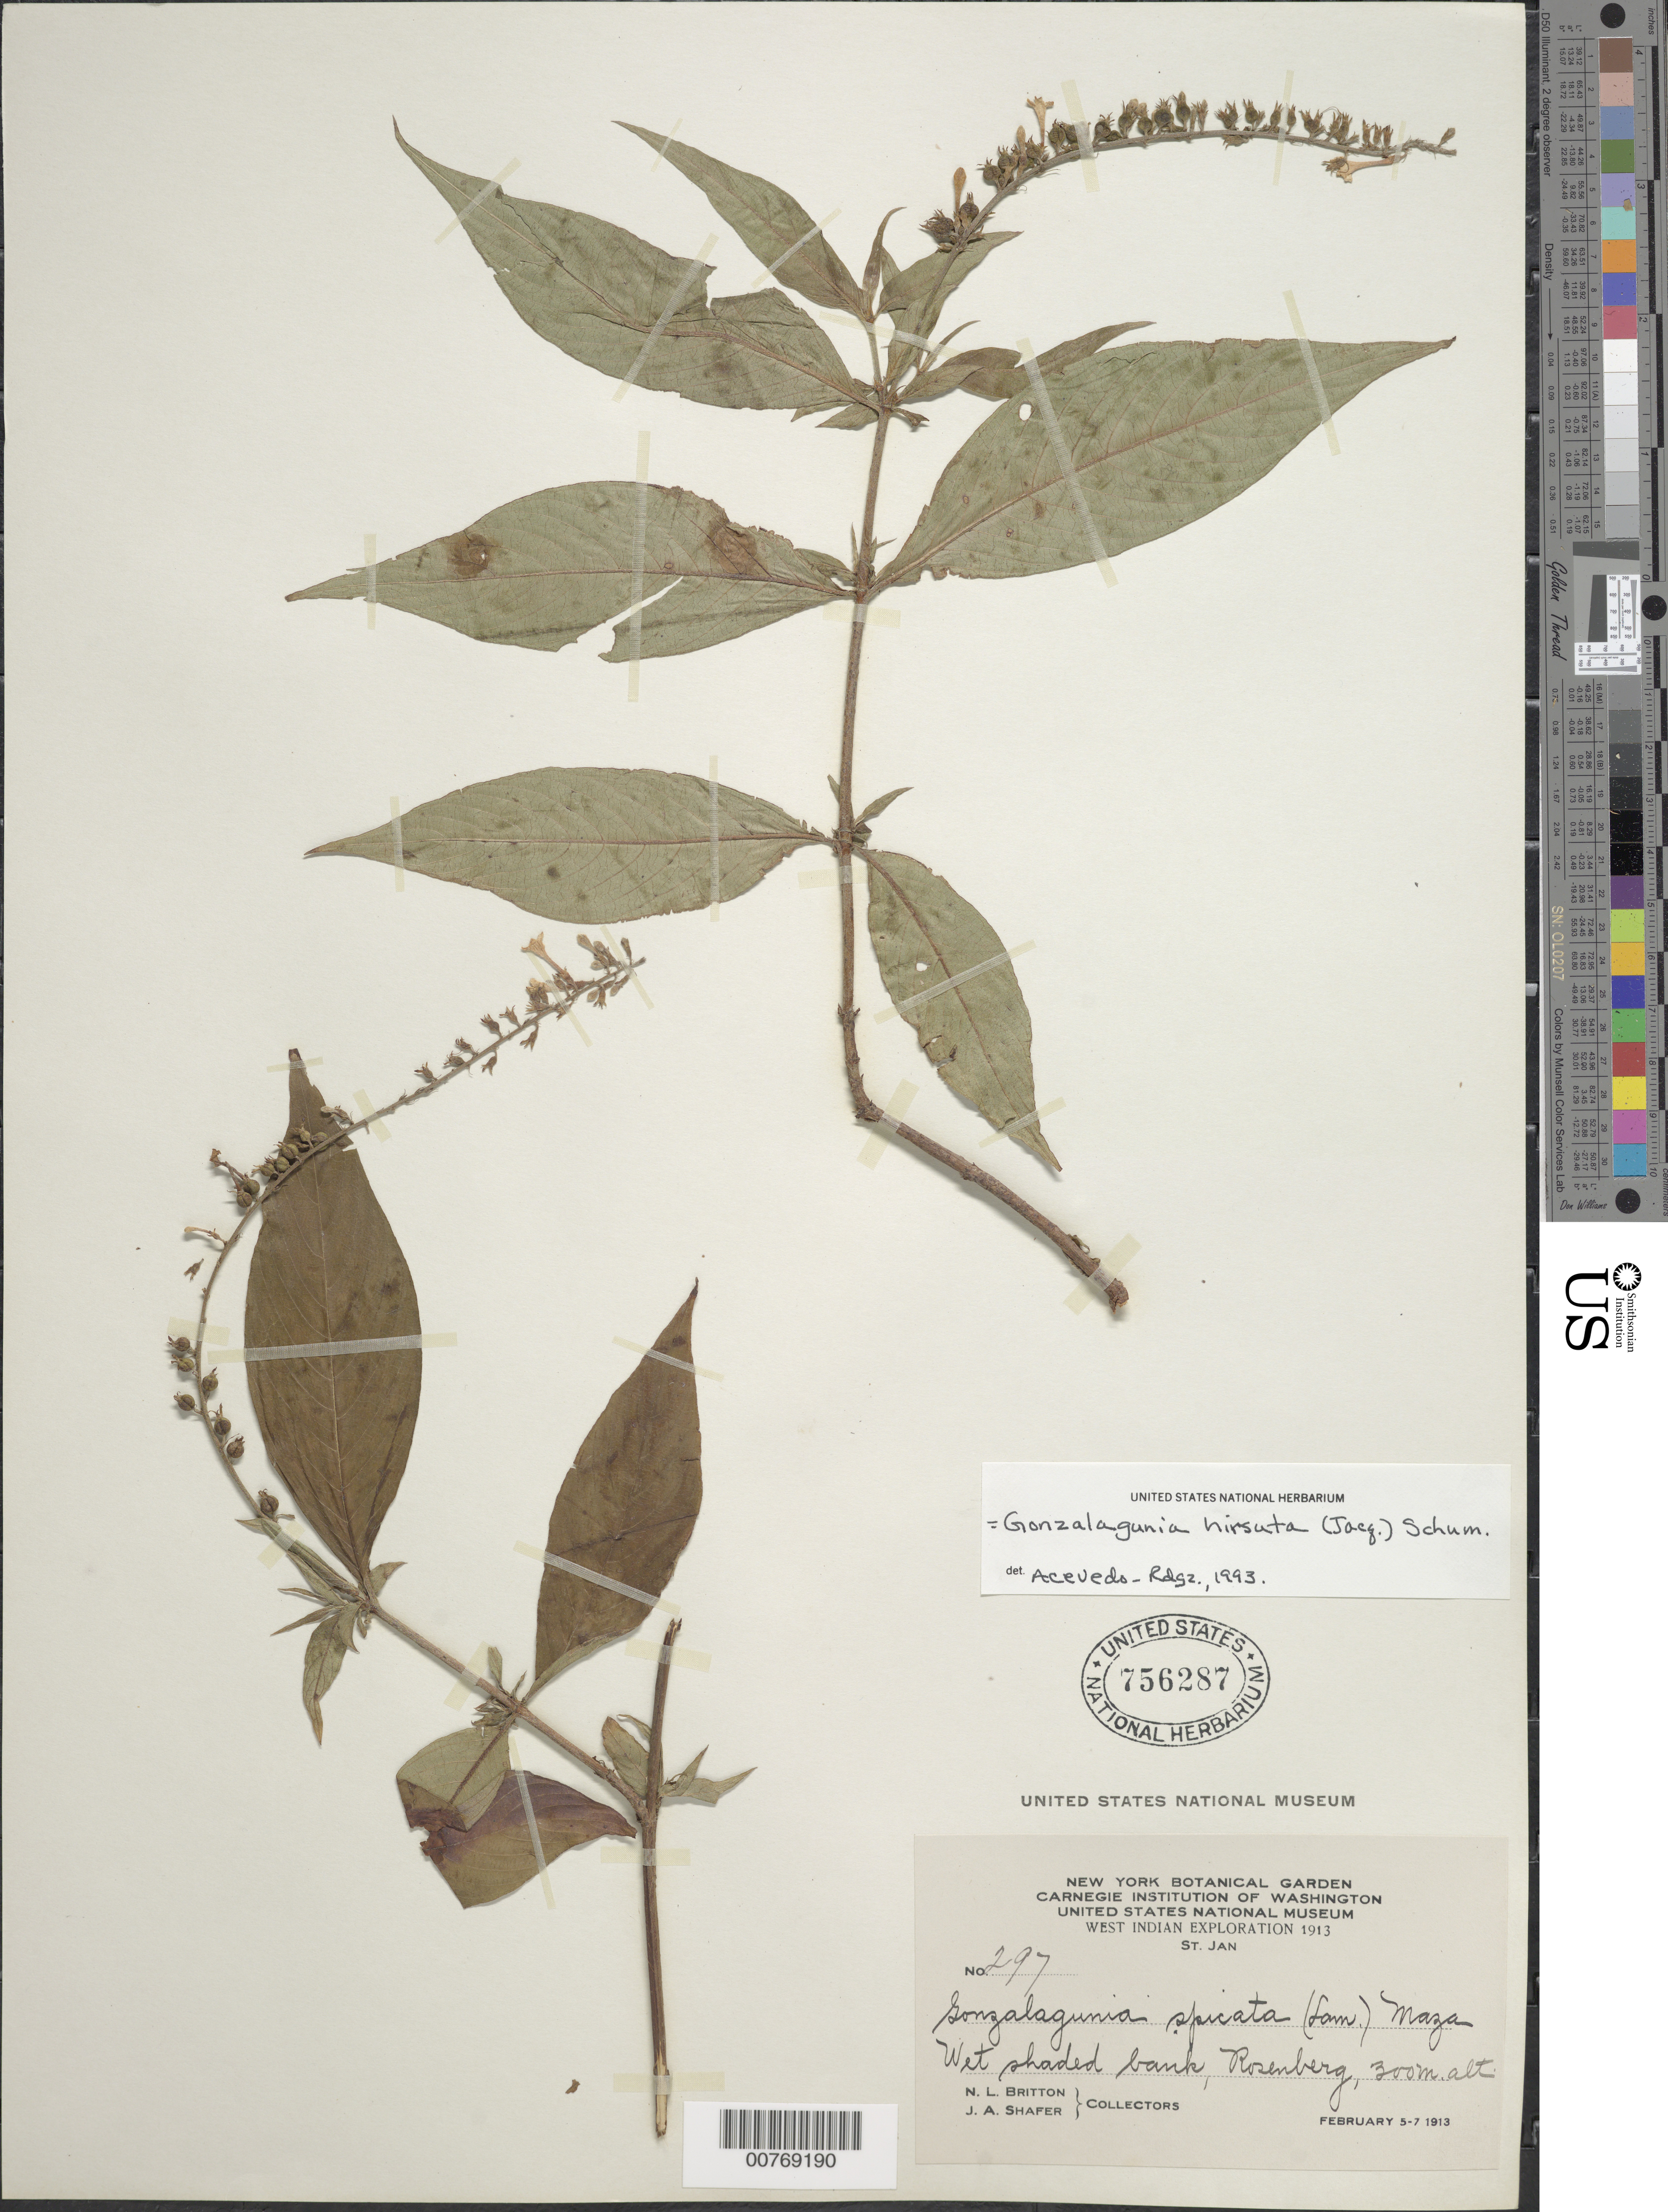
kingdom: Plantae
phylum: Tracheophyta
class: Magnoliopsida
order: Gentianales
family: Rubiaceae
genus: Gonzalagunia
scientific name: Gonzalagunia hirsuta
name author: (Jacq.) K. Schum.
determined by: Acevedo-Rodríguez, P., (BOT), Smithsonian Institution - National Museum of Natural History (UNITED STATES)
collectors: N. Britton & J. A. Shafer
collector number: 297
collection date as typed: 05 Feb 1913 to 07 Feb 1913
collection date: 1913-02-05/1913-02-07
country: U.S. Virgin Islands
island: St. John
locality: Rosenberg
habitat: Wet shaded bank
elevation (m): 300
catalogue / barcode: US 756287